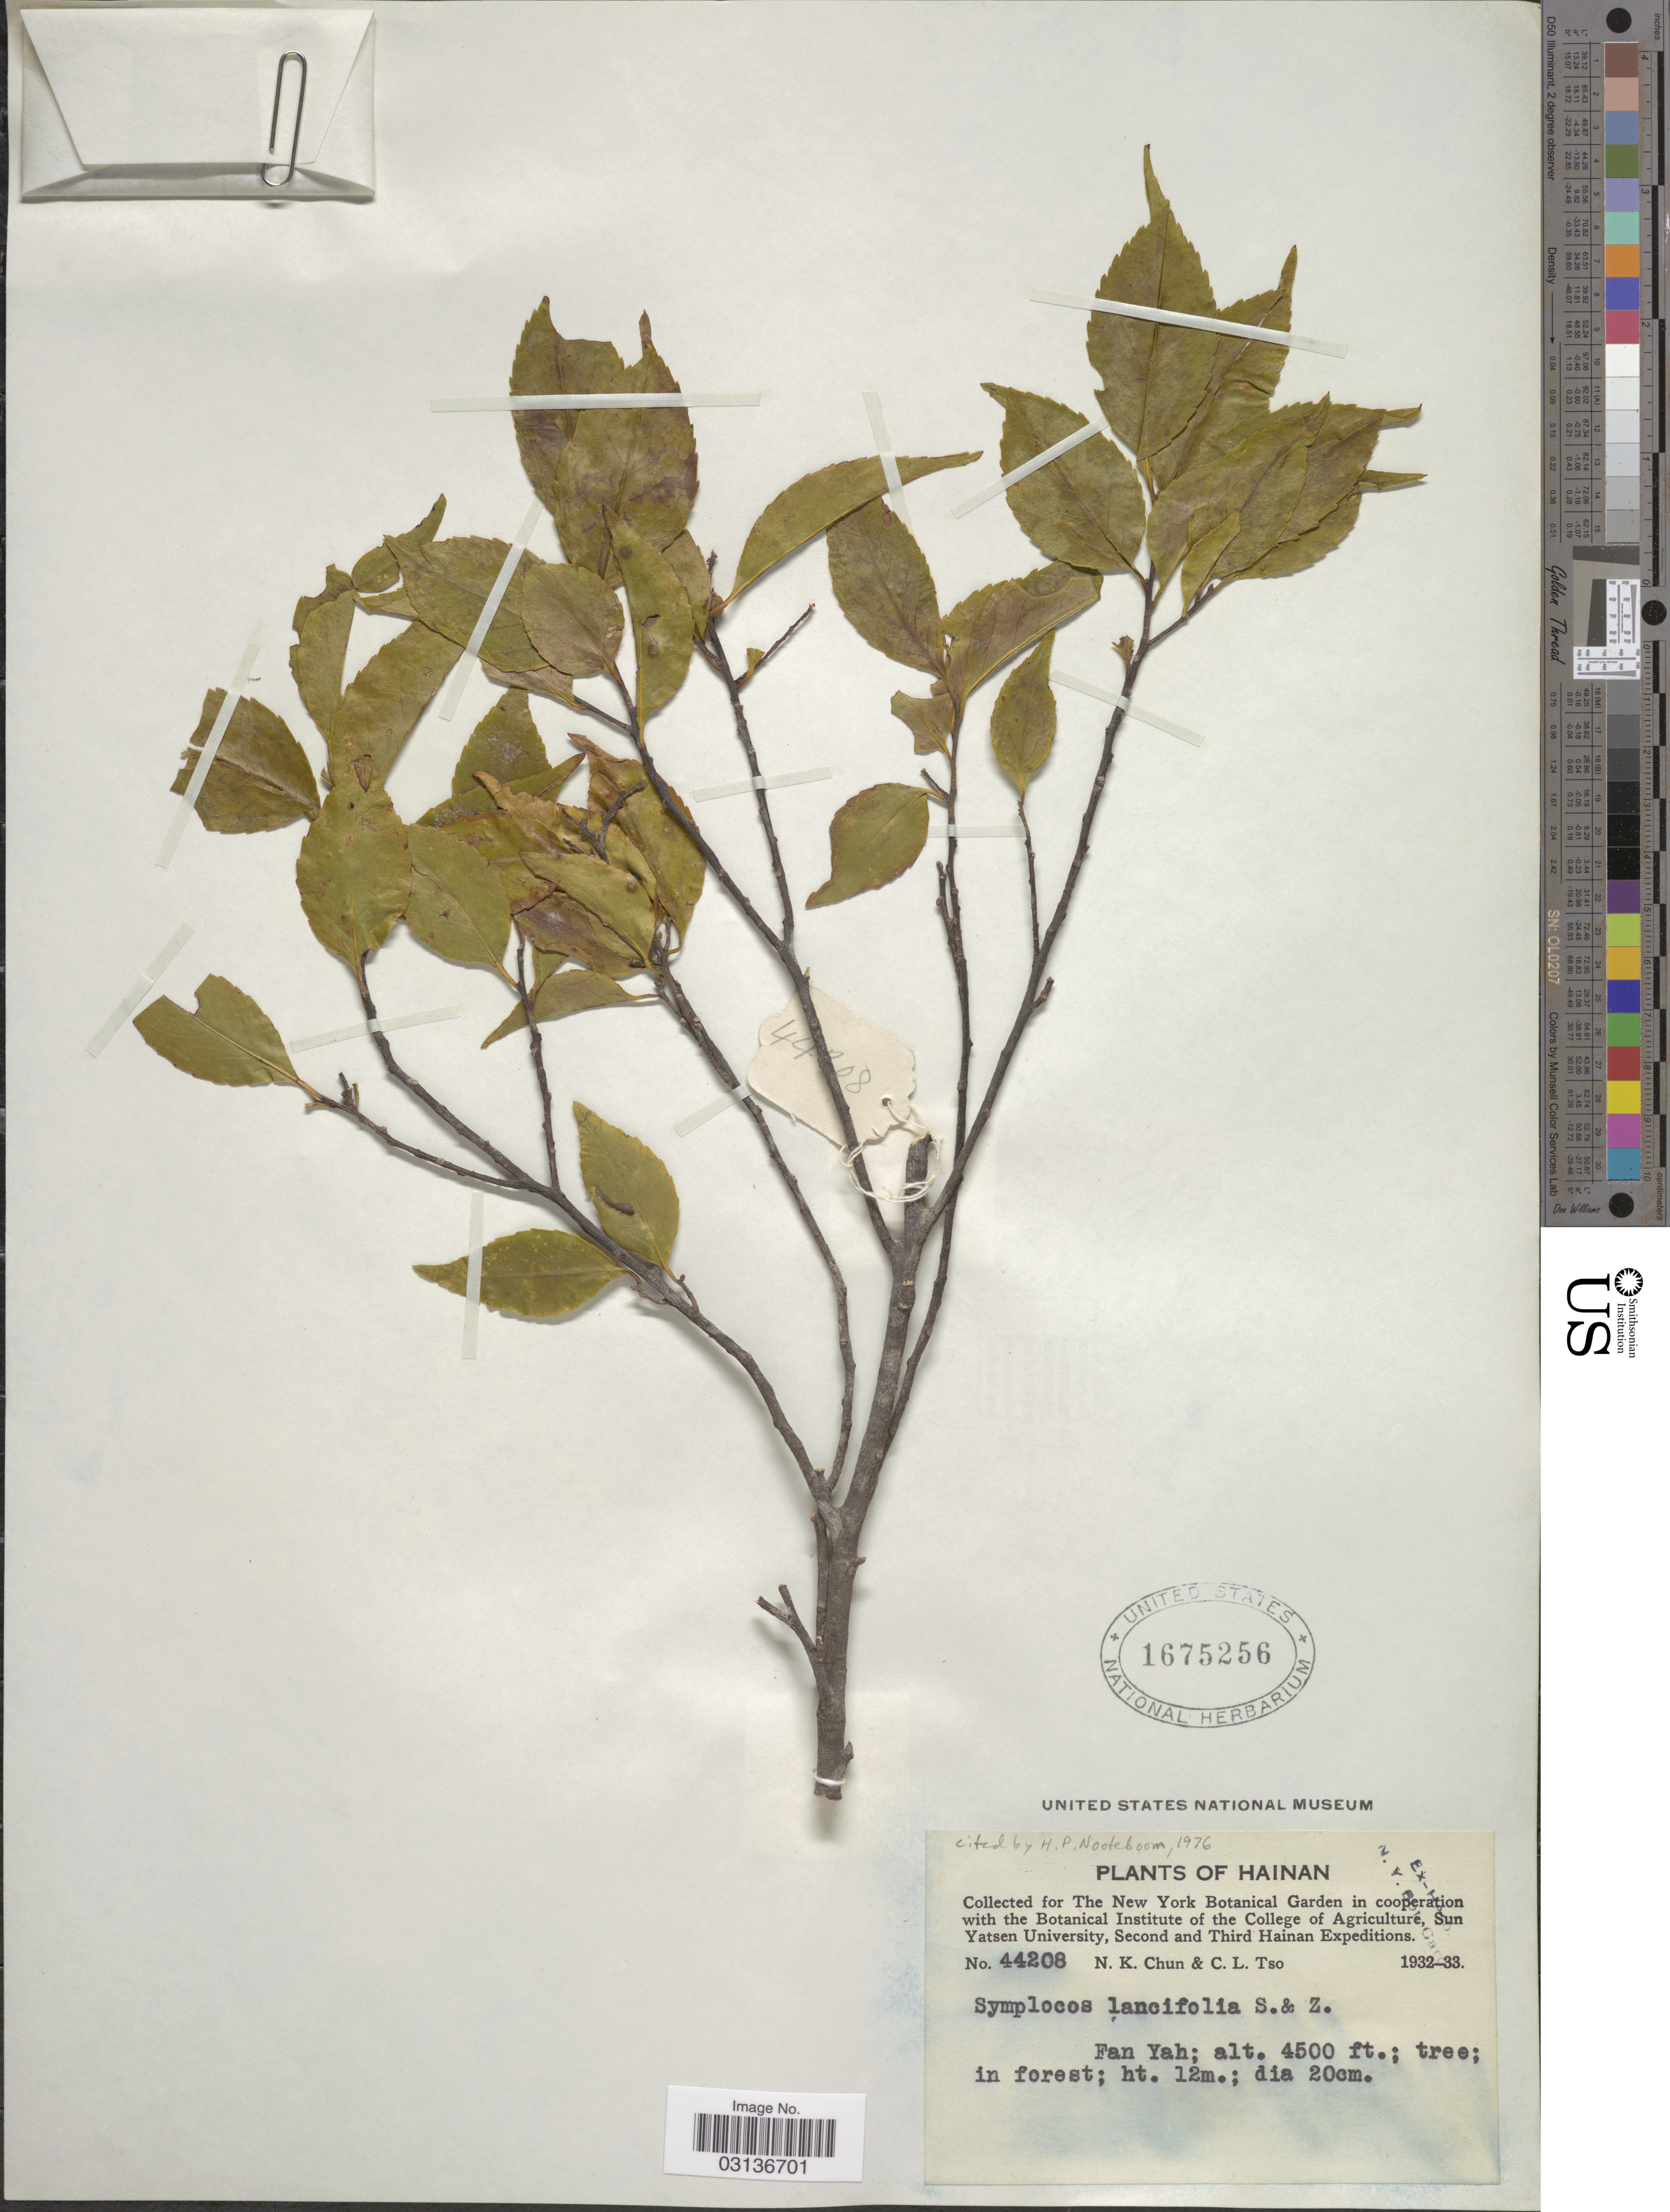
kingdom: Plantae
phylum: Tracheophyta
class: Magnoliopsida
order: Ericales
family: Symplocaceae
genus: Symplocos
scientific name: Symplocos lancifolia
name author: Siebert & Zucc.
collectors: N. K. Chun & C. Tso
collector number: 44208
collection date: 1932/1933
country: China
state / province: Hainan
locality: Fan Yah.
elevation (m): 1372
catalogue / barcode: US 1675256